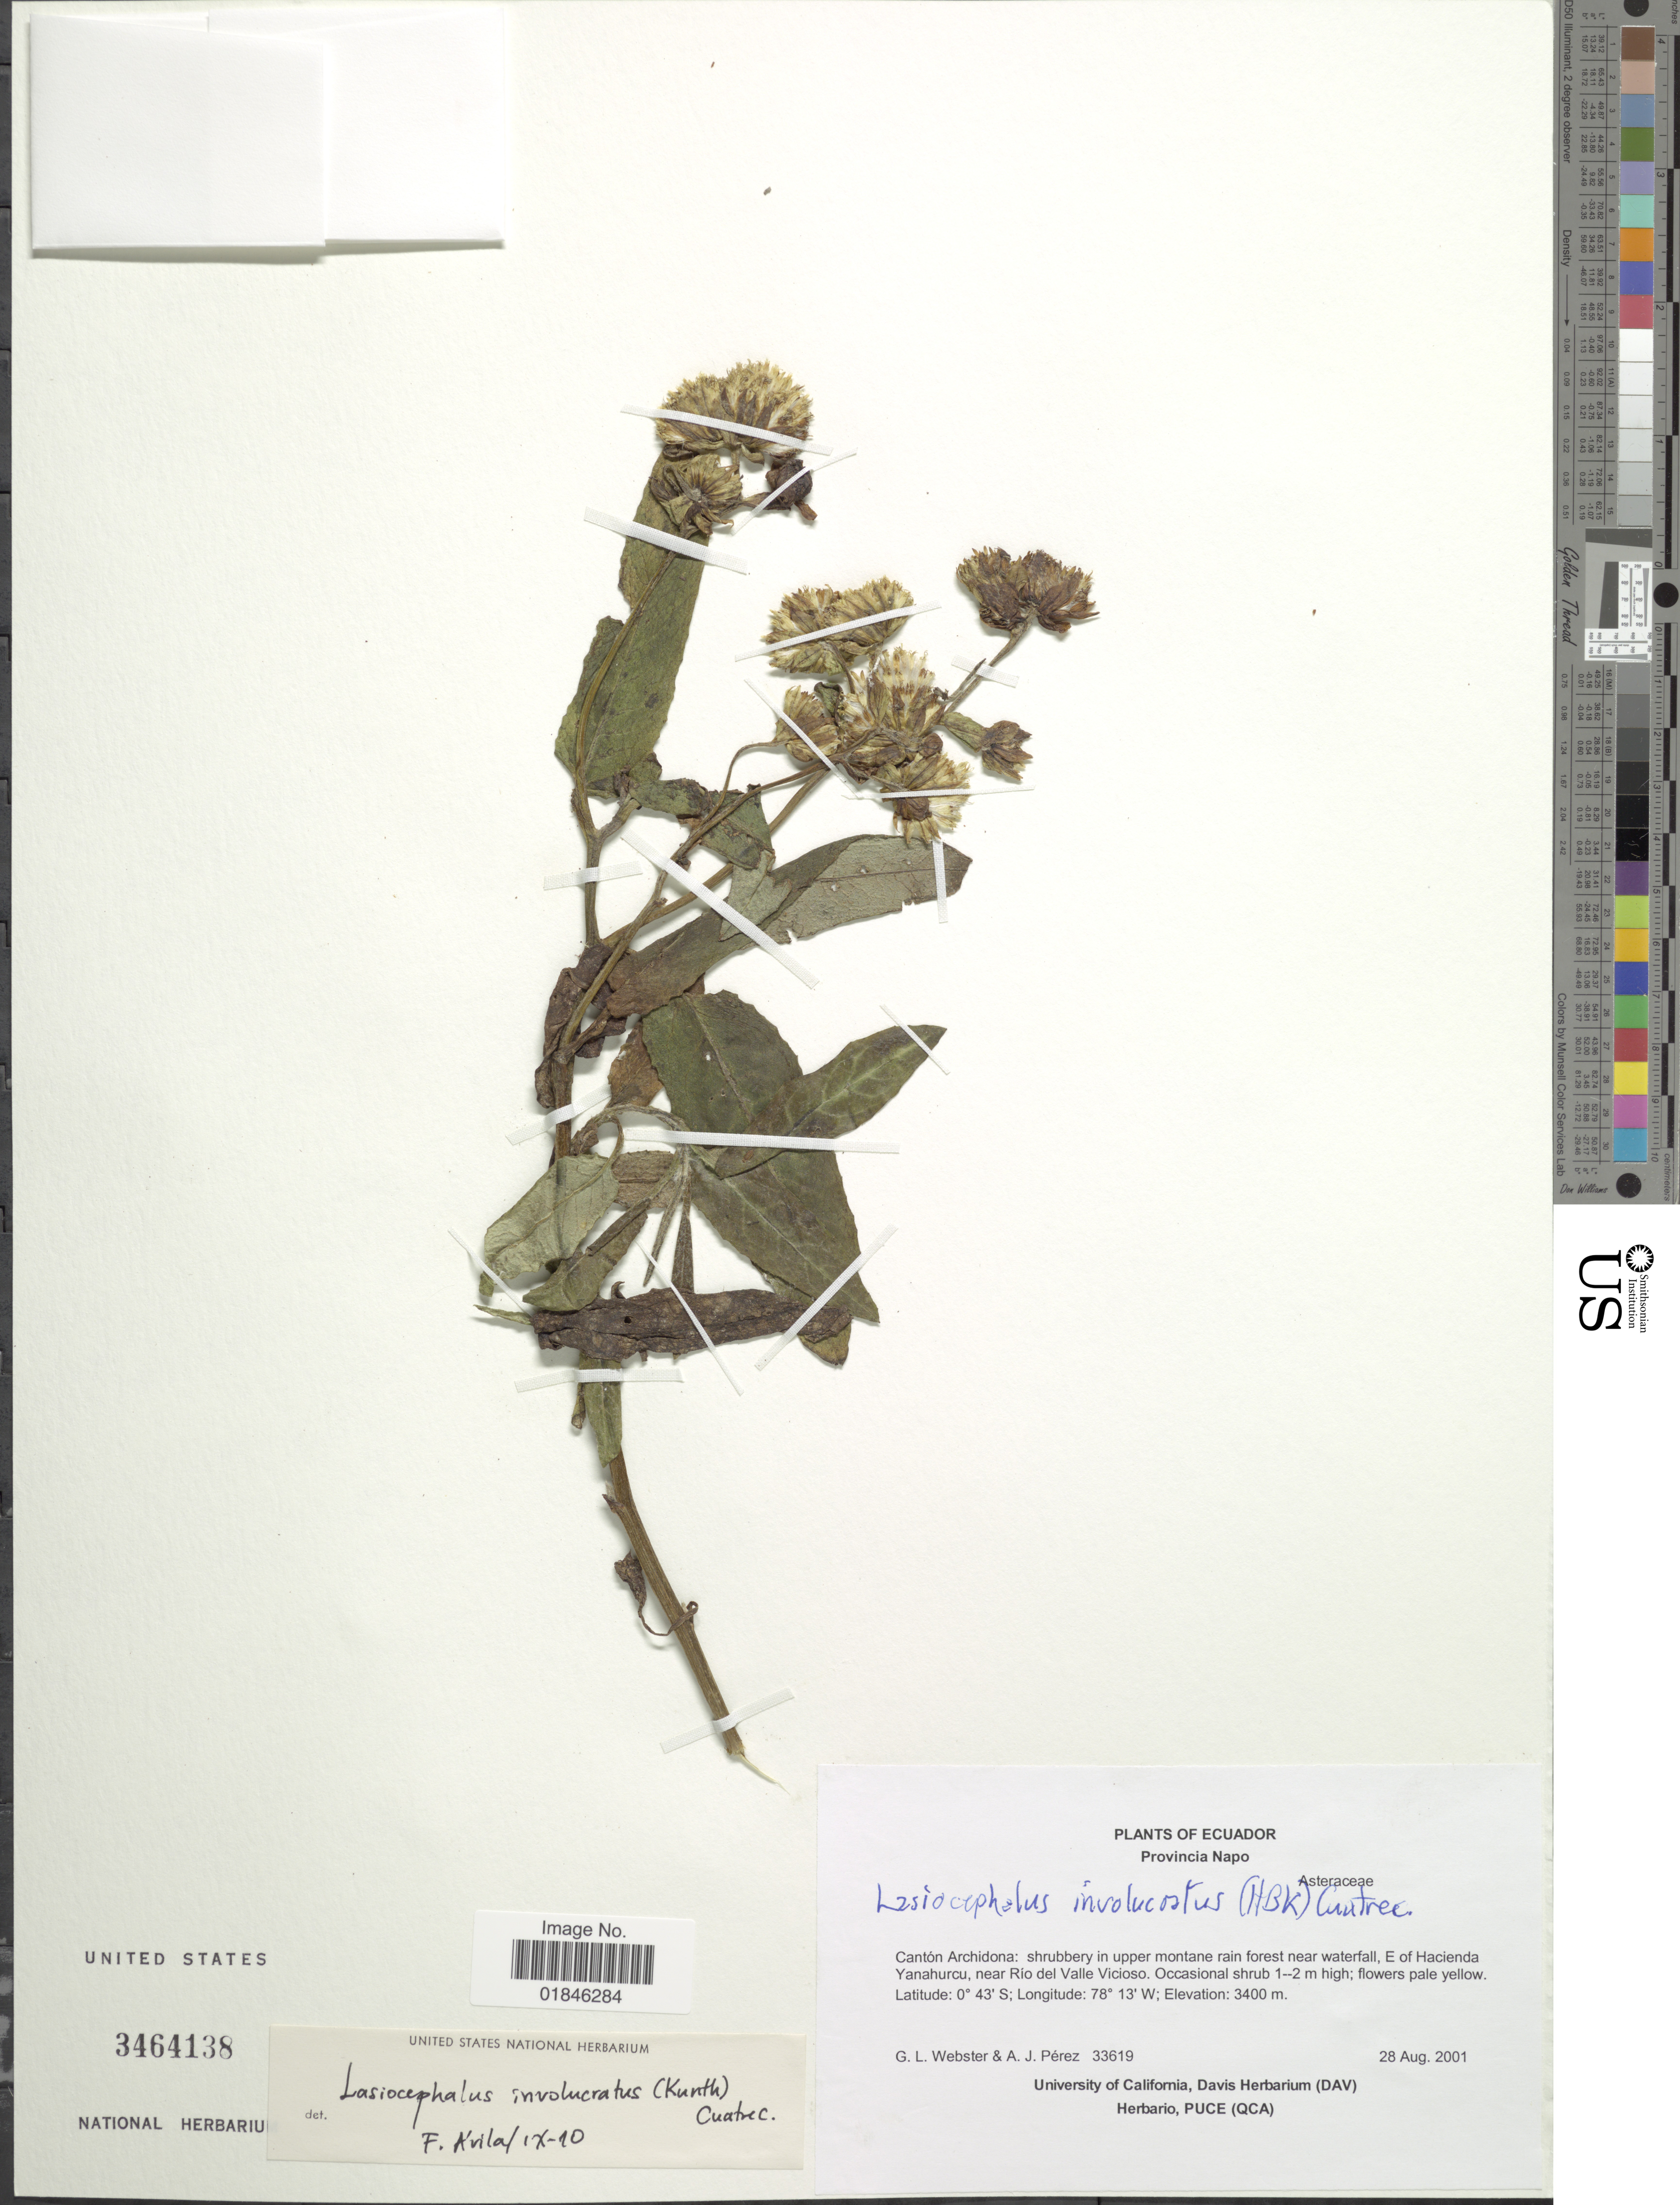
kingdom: Plantae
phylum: Tracheophyta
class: Magnoliopsida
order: Asterales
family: Asteraceae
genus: Senecio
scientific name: Senecio involucratus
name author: (Kunth) DC.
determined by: Salomon, Luciana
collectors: G. L. Webster & A. Pérez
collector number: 33619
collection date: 2001-08-28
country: Ecuador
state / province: Napo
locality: Provincia Napo. Cantón Archidona: shrubbery in upper montane rain forest near waterfall, E of Hacienda Yanahurcu, near Río del Valle Vicioso.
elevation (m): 3400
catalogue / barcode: US 3464138